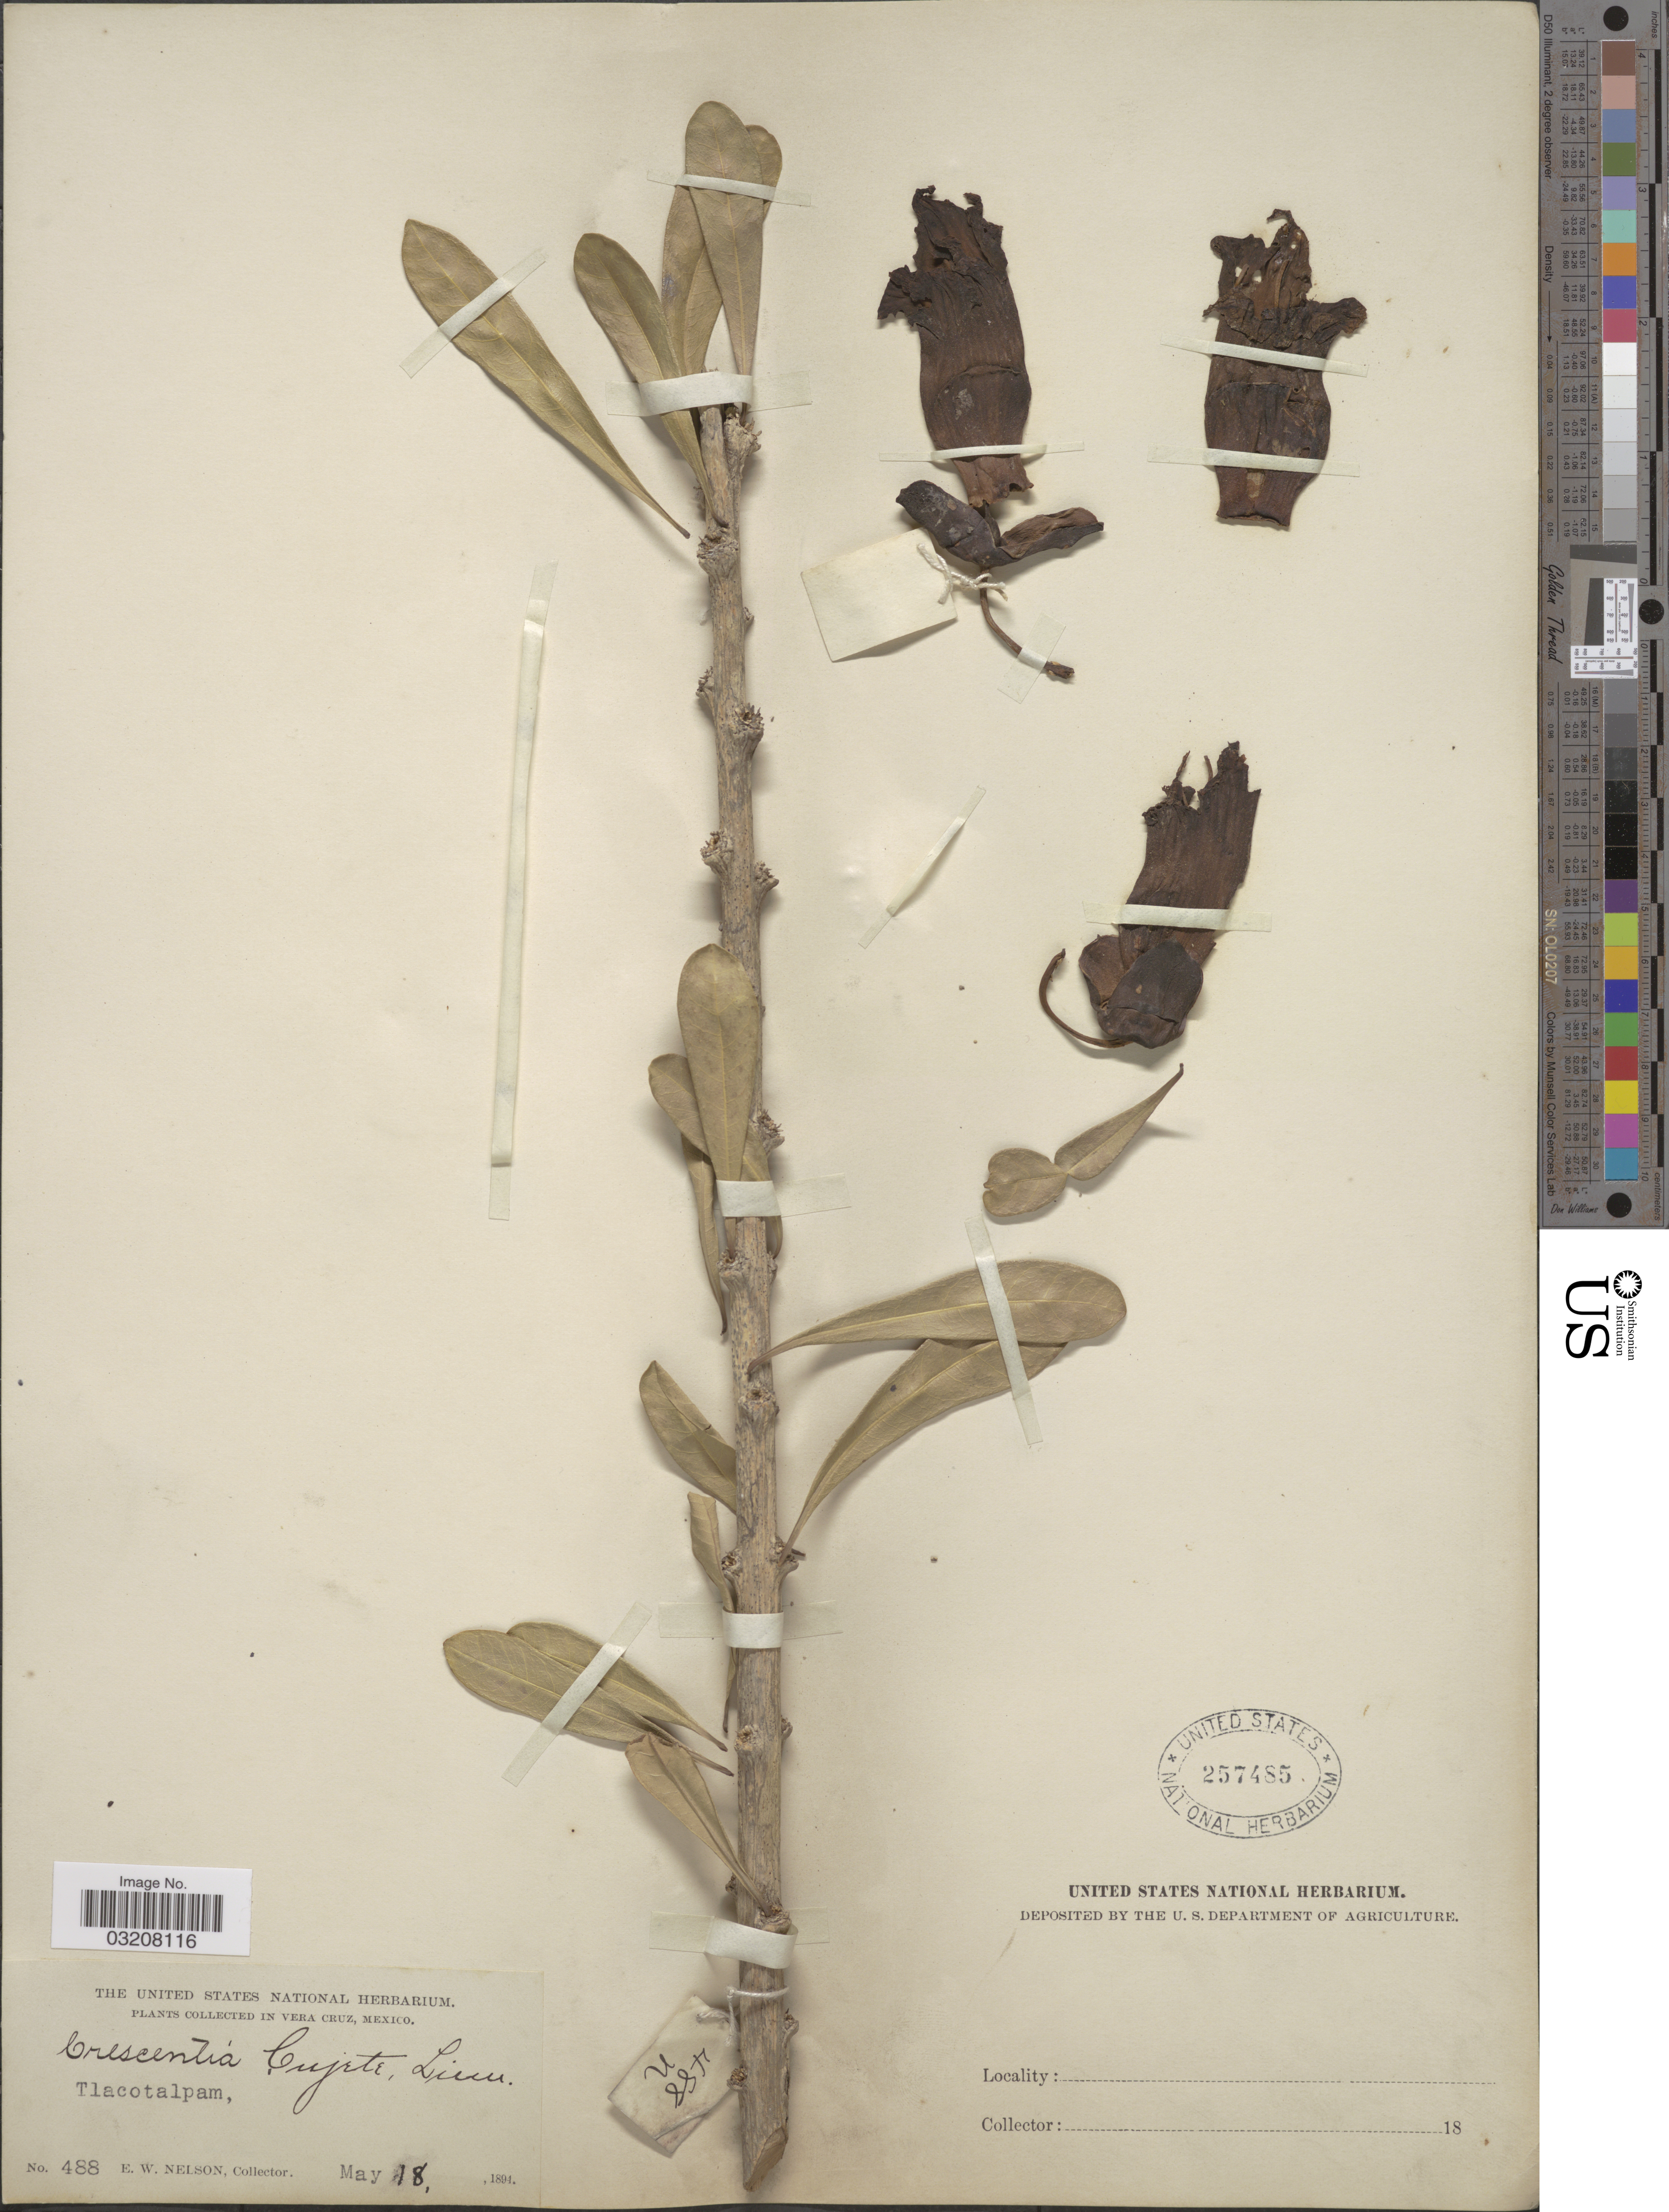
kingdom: Plantae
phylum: Tracheophyta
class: Magnoliopsida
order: Lamiales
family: Bignoniaceae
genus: Crescentia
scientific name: Crescentia cujete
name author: L.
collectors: E. W. Nelson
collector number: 488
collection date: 1894-05-18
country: Mexico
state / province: Veracruz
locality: Vera Cruz. Tlacotalpam.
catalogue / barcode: US 257485